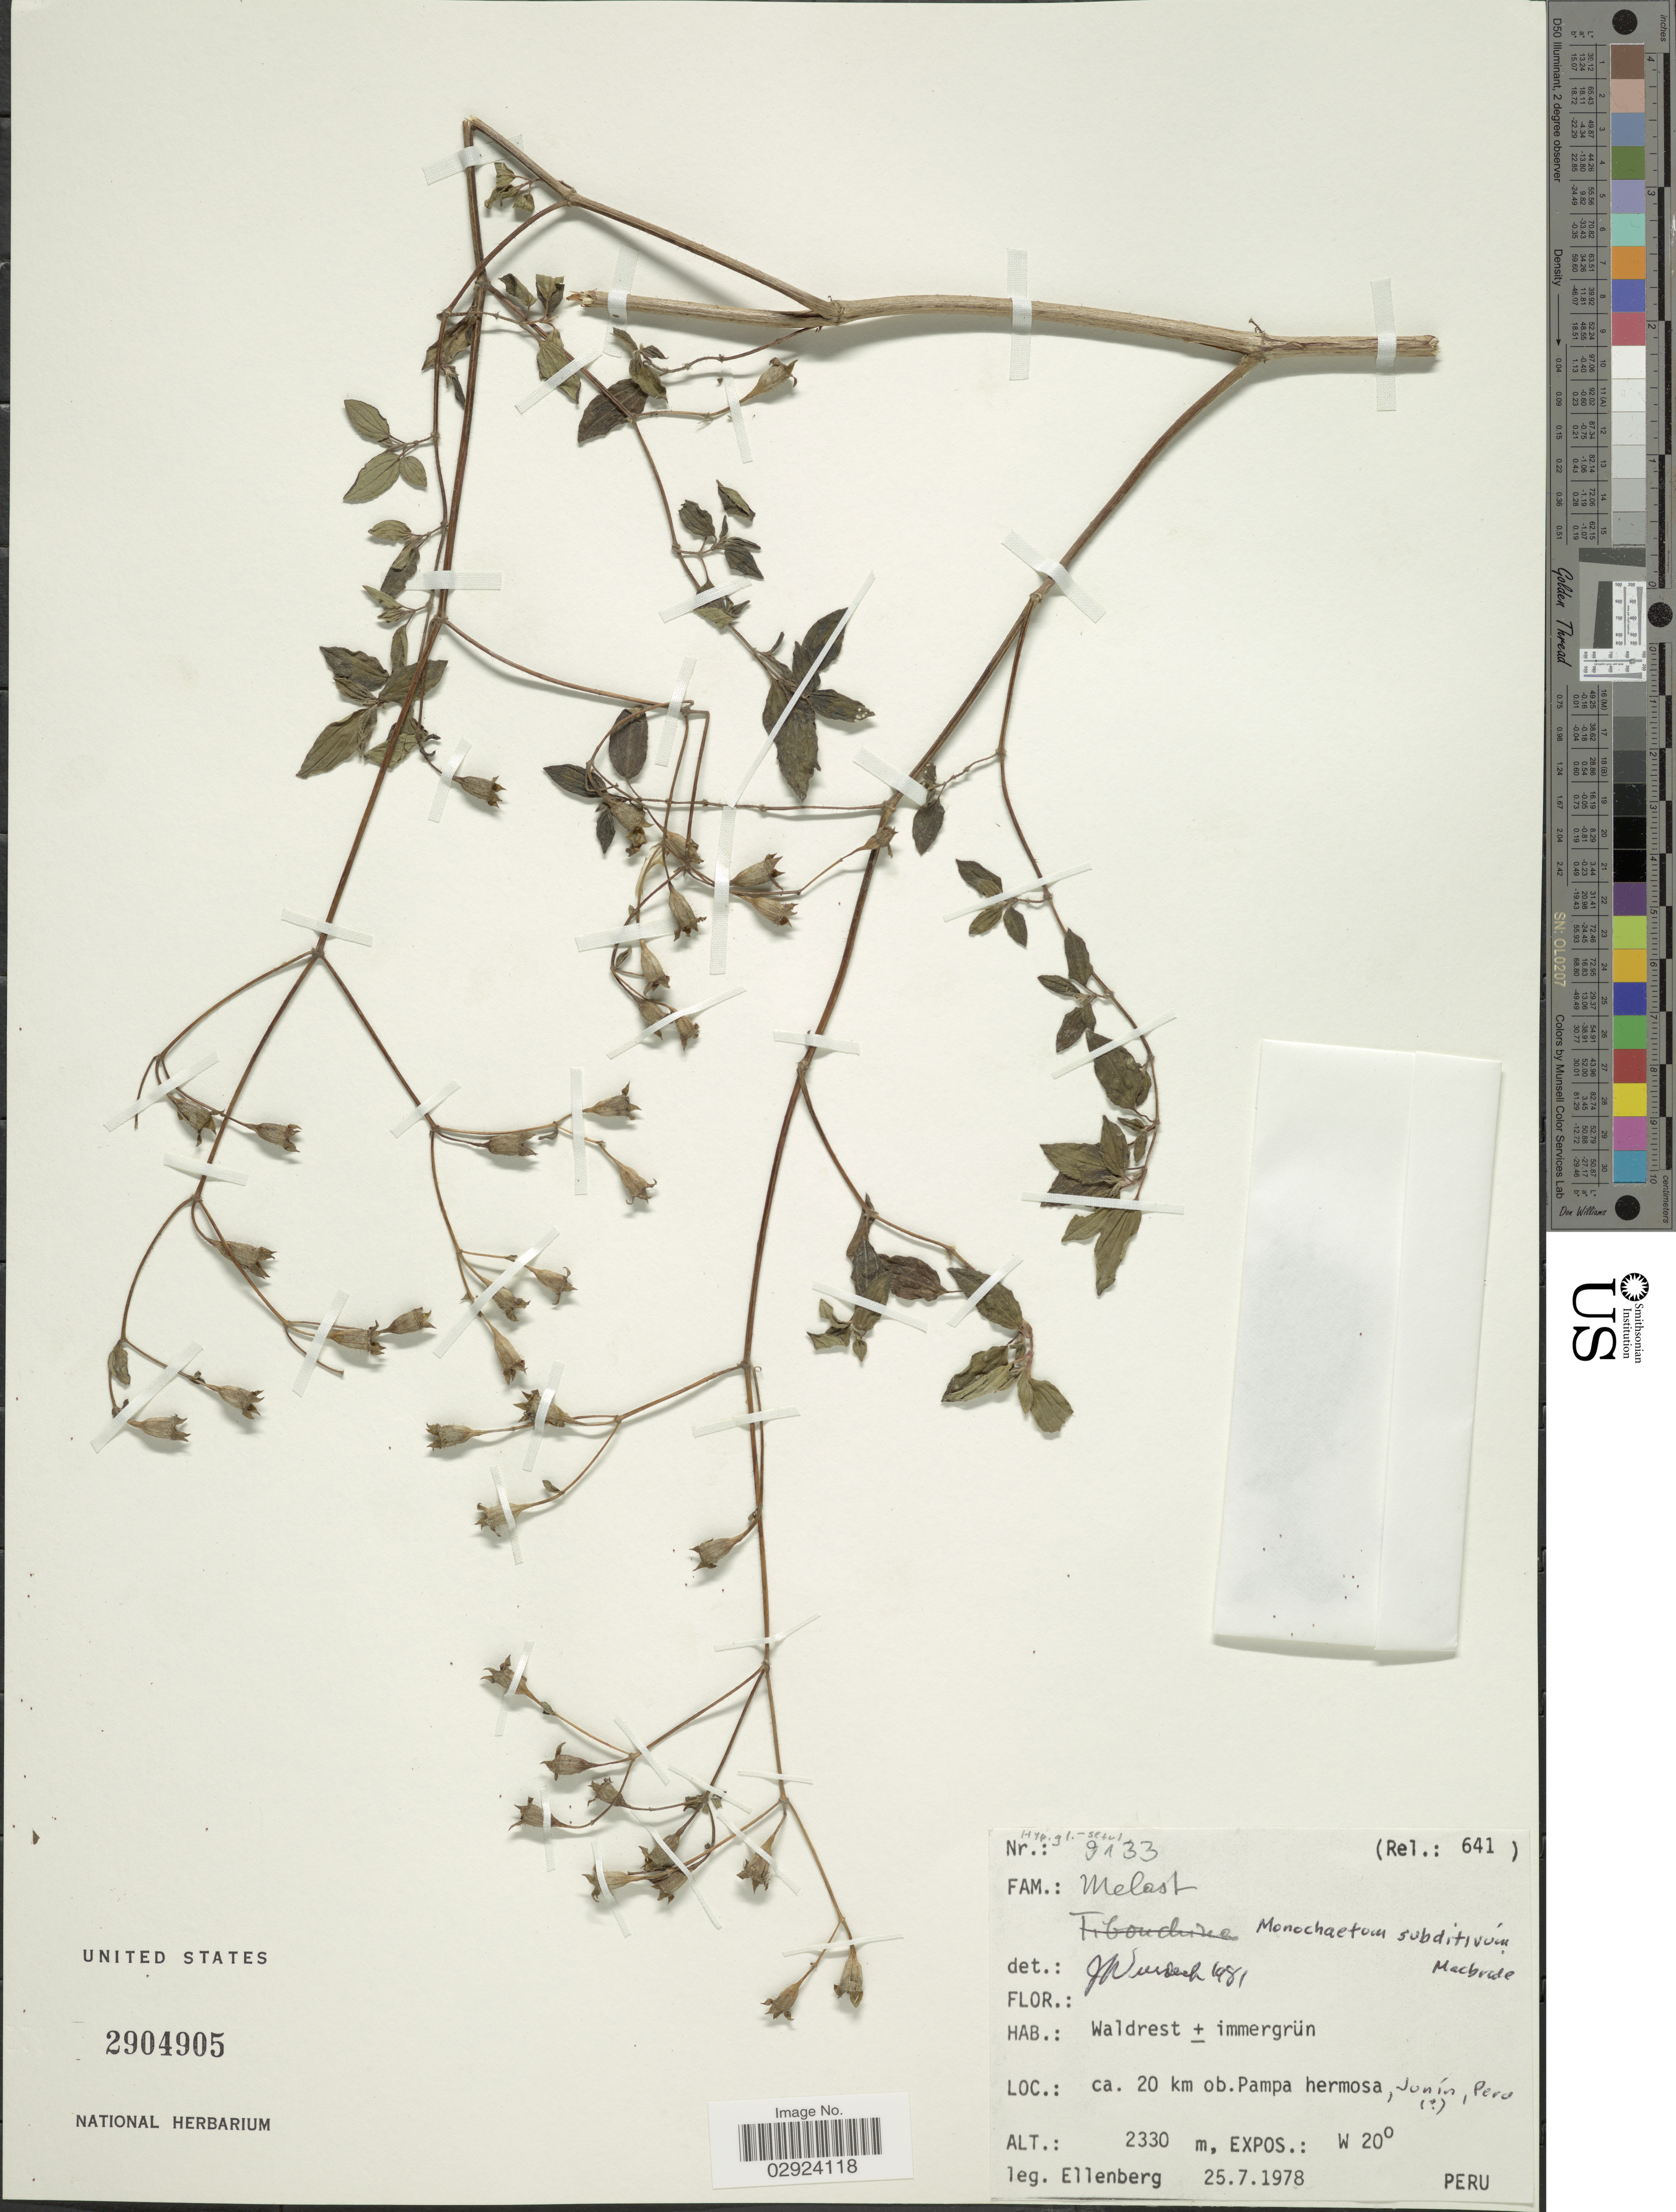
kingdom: Plantae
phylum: Tracheophyta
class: Magnoliopsida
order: Myrtales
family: Melastomataceae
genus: Monochaetum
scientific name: Monochaetum subditivum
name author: J.F. Macbr.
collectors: Ellenberg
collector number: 9133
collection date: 1978-07-25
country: Peru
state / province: Junín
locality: Ca. 20 km ob. Pampa hermosa, Junín, Peru.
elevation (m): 2330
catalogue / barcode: US 2904905